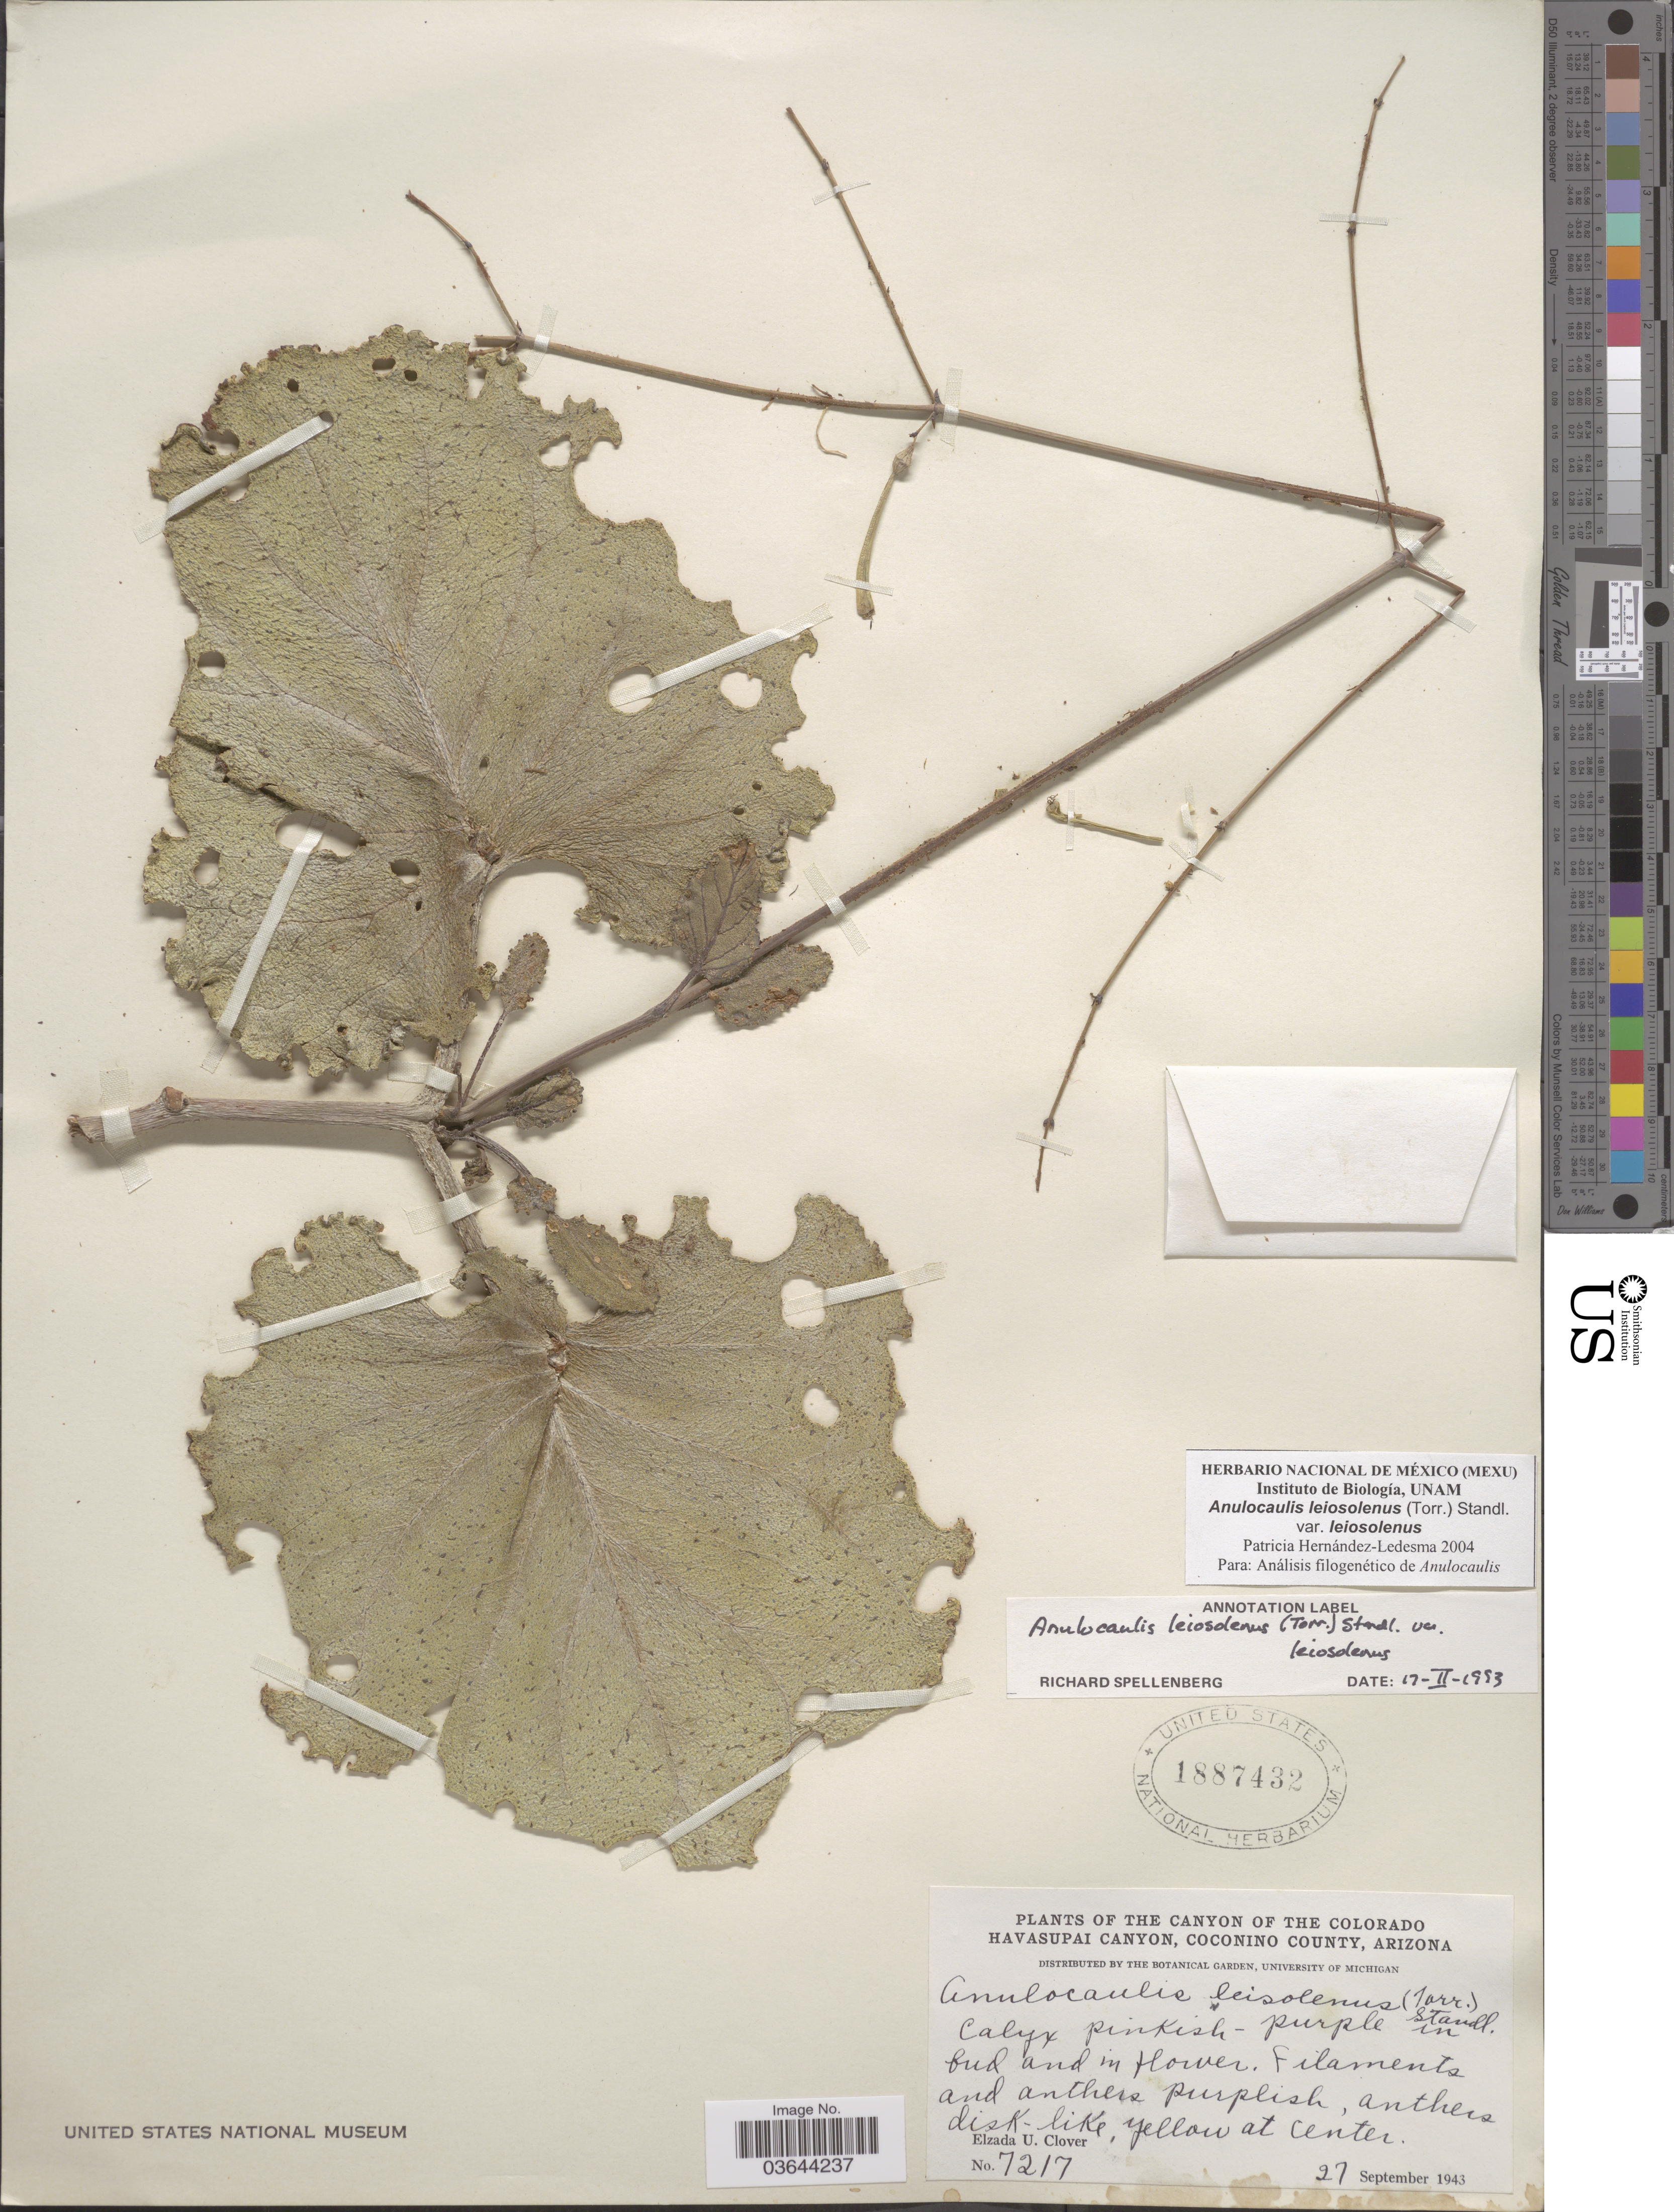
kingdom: Plantae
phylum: Tracheophyta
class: Magnoliopsida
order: Caryophyllales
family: Nyctaginaceae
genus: Anulocaulis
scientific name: Anulocaulis leiosolenus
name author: (Torr.) Standl.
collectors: E. U. Clover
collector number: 7217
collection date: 1943-09-27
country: United States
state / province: Arizona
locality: The Canyon of The Colorado Havasupai Canyon [unsure placement] Coconino County.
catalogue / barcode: US 1887432